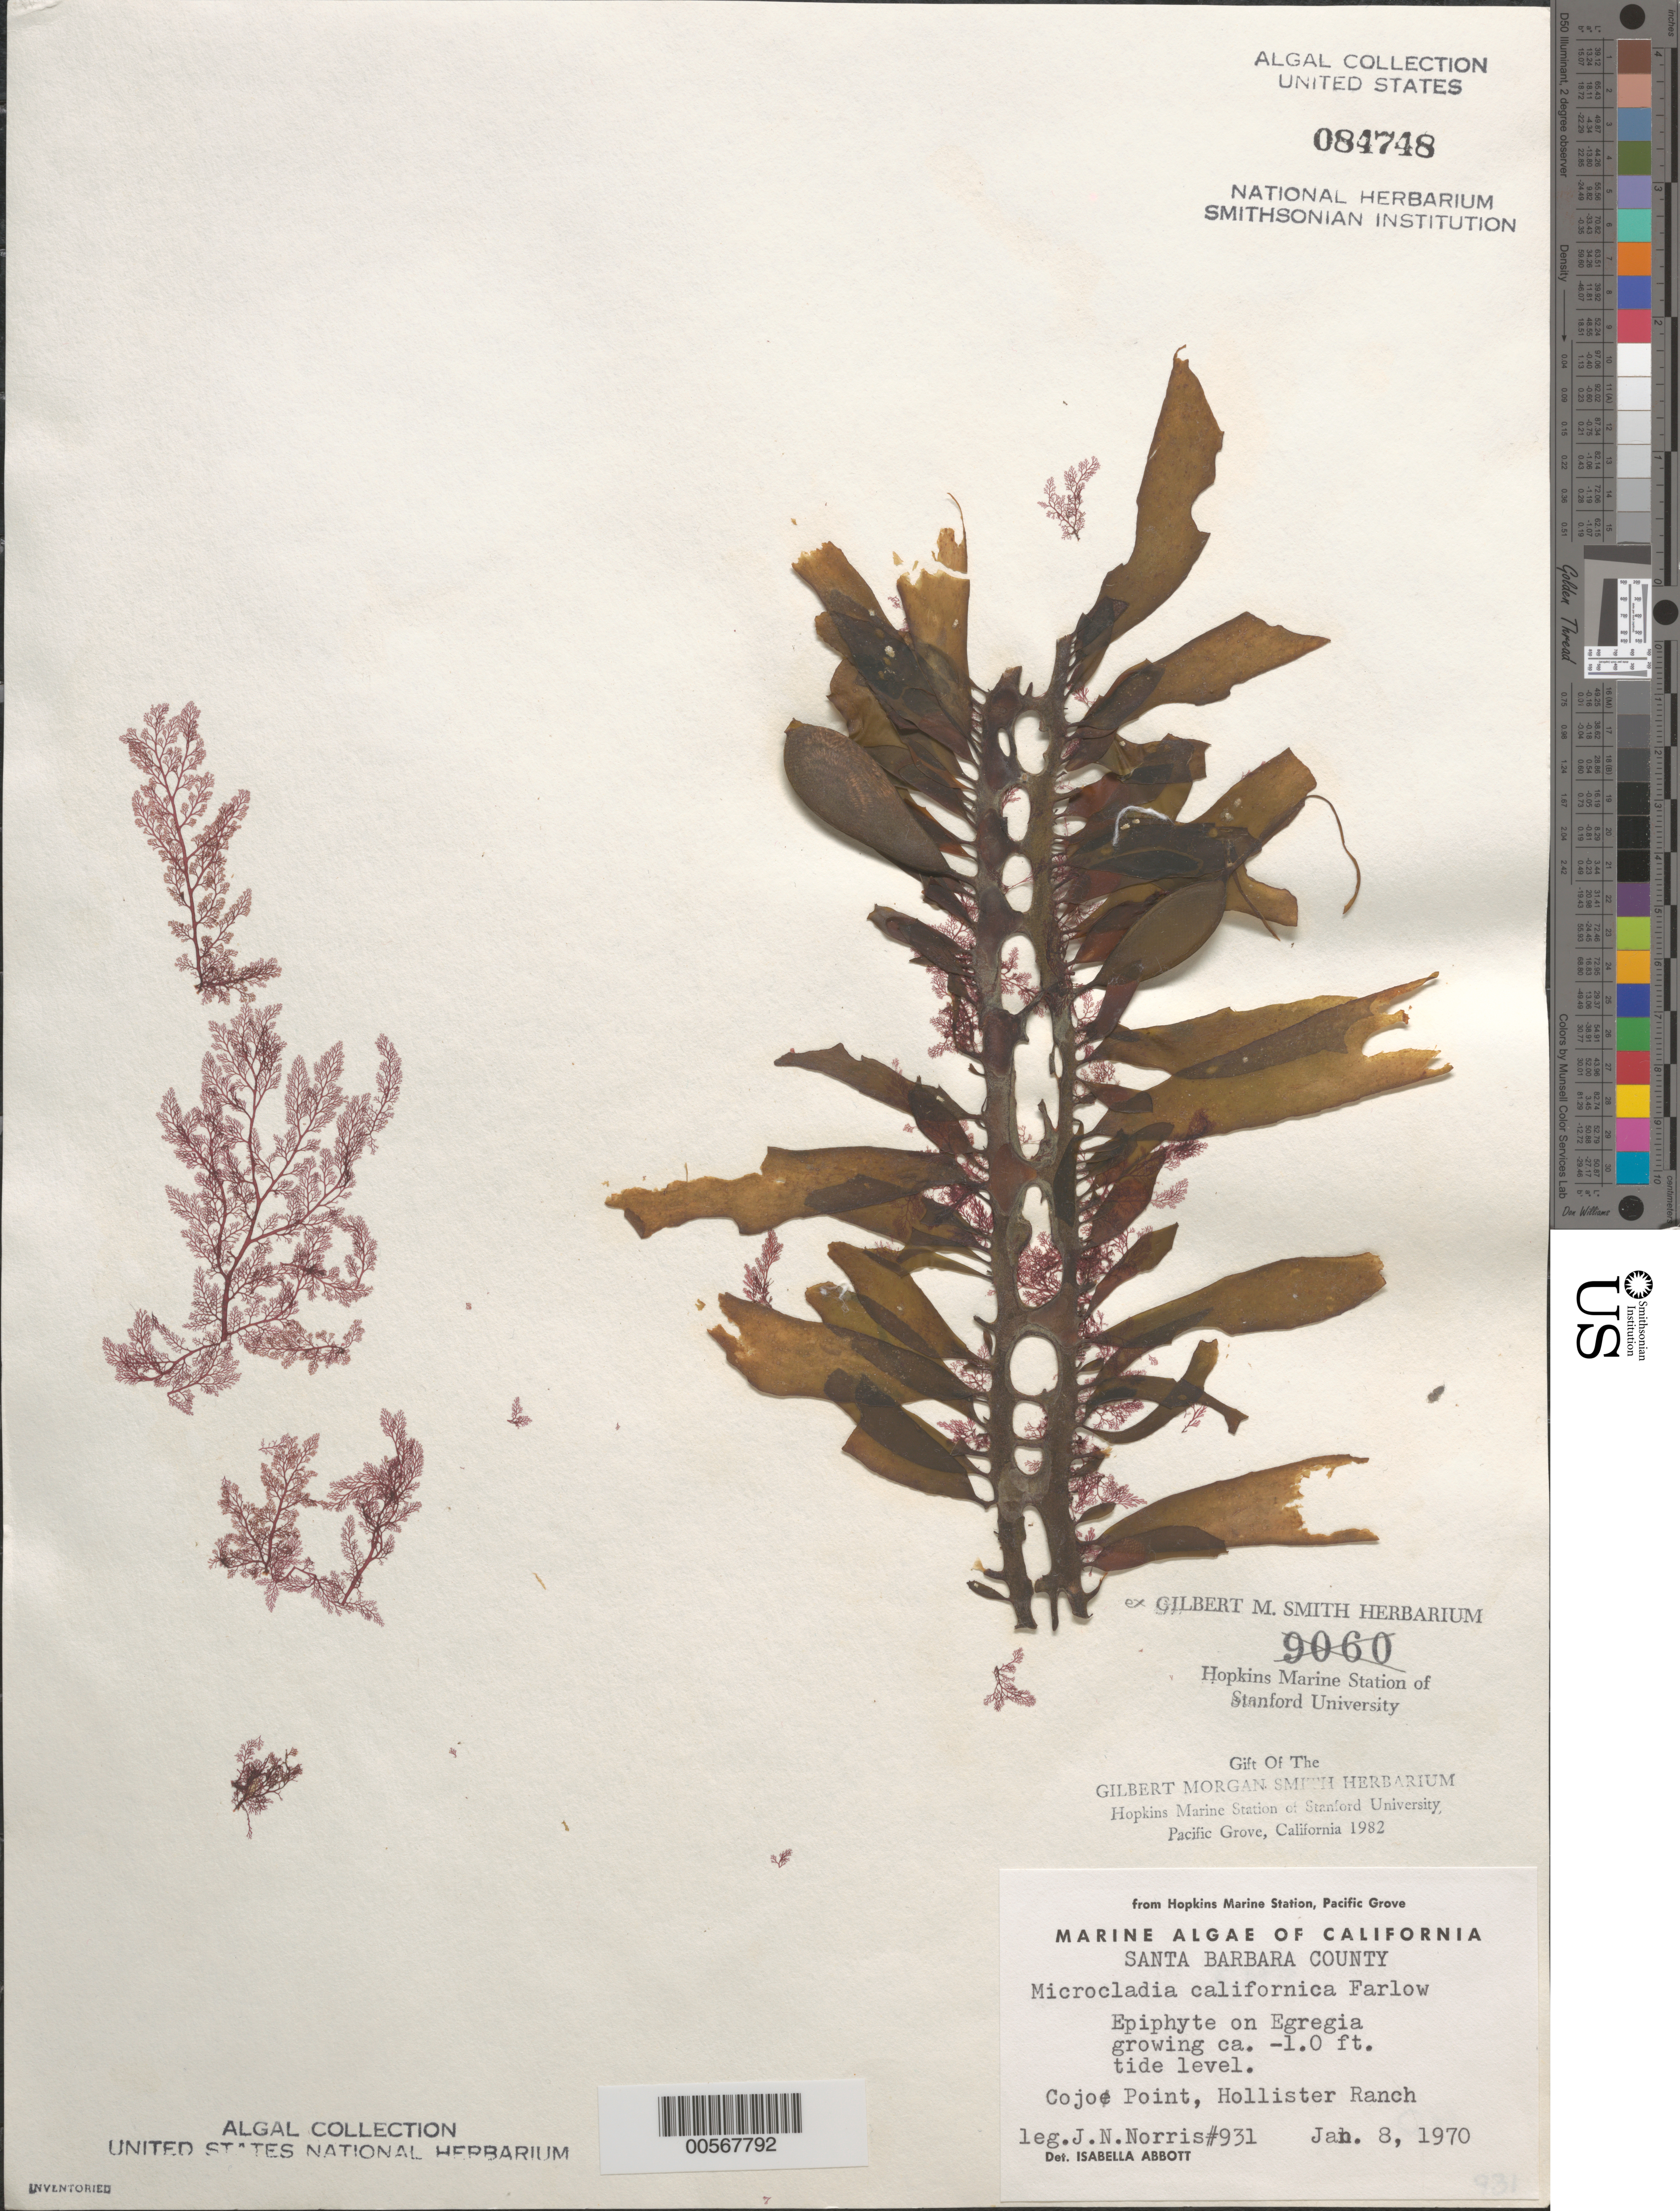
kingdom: Plantae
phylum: Rhodophyta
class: Florideophyceae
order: Ceramiales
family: Ceramiaceae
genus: Campylaephora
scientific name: Campylaephora californica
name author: (Farl.) T.O. Cho in T.O. Cho et al.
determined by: Algae name updating Project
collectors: J. N. Norris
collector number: JN-931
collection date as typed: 08 Jan 1970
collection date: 1970-01-08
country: United States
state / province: California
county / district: Santa Barbara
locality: Cojo Point, Hollister Ranch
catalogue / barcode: US 84748